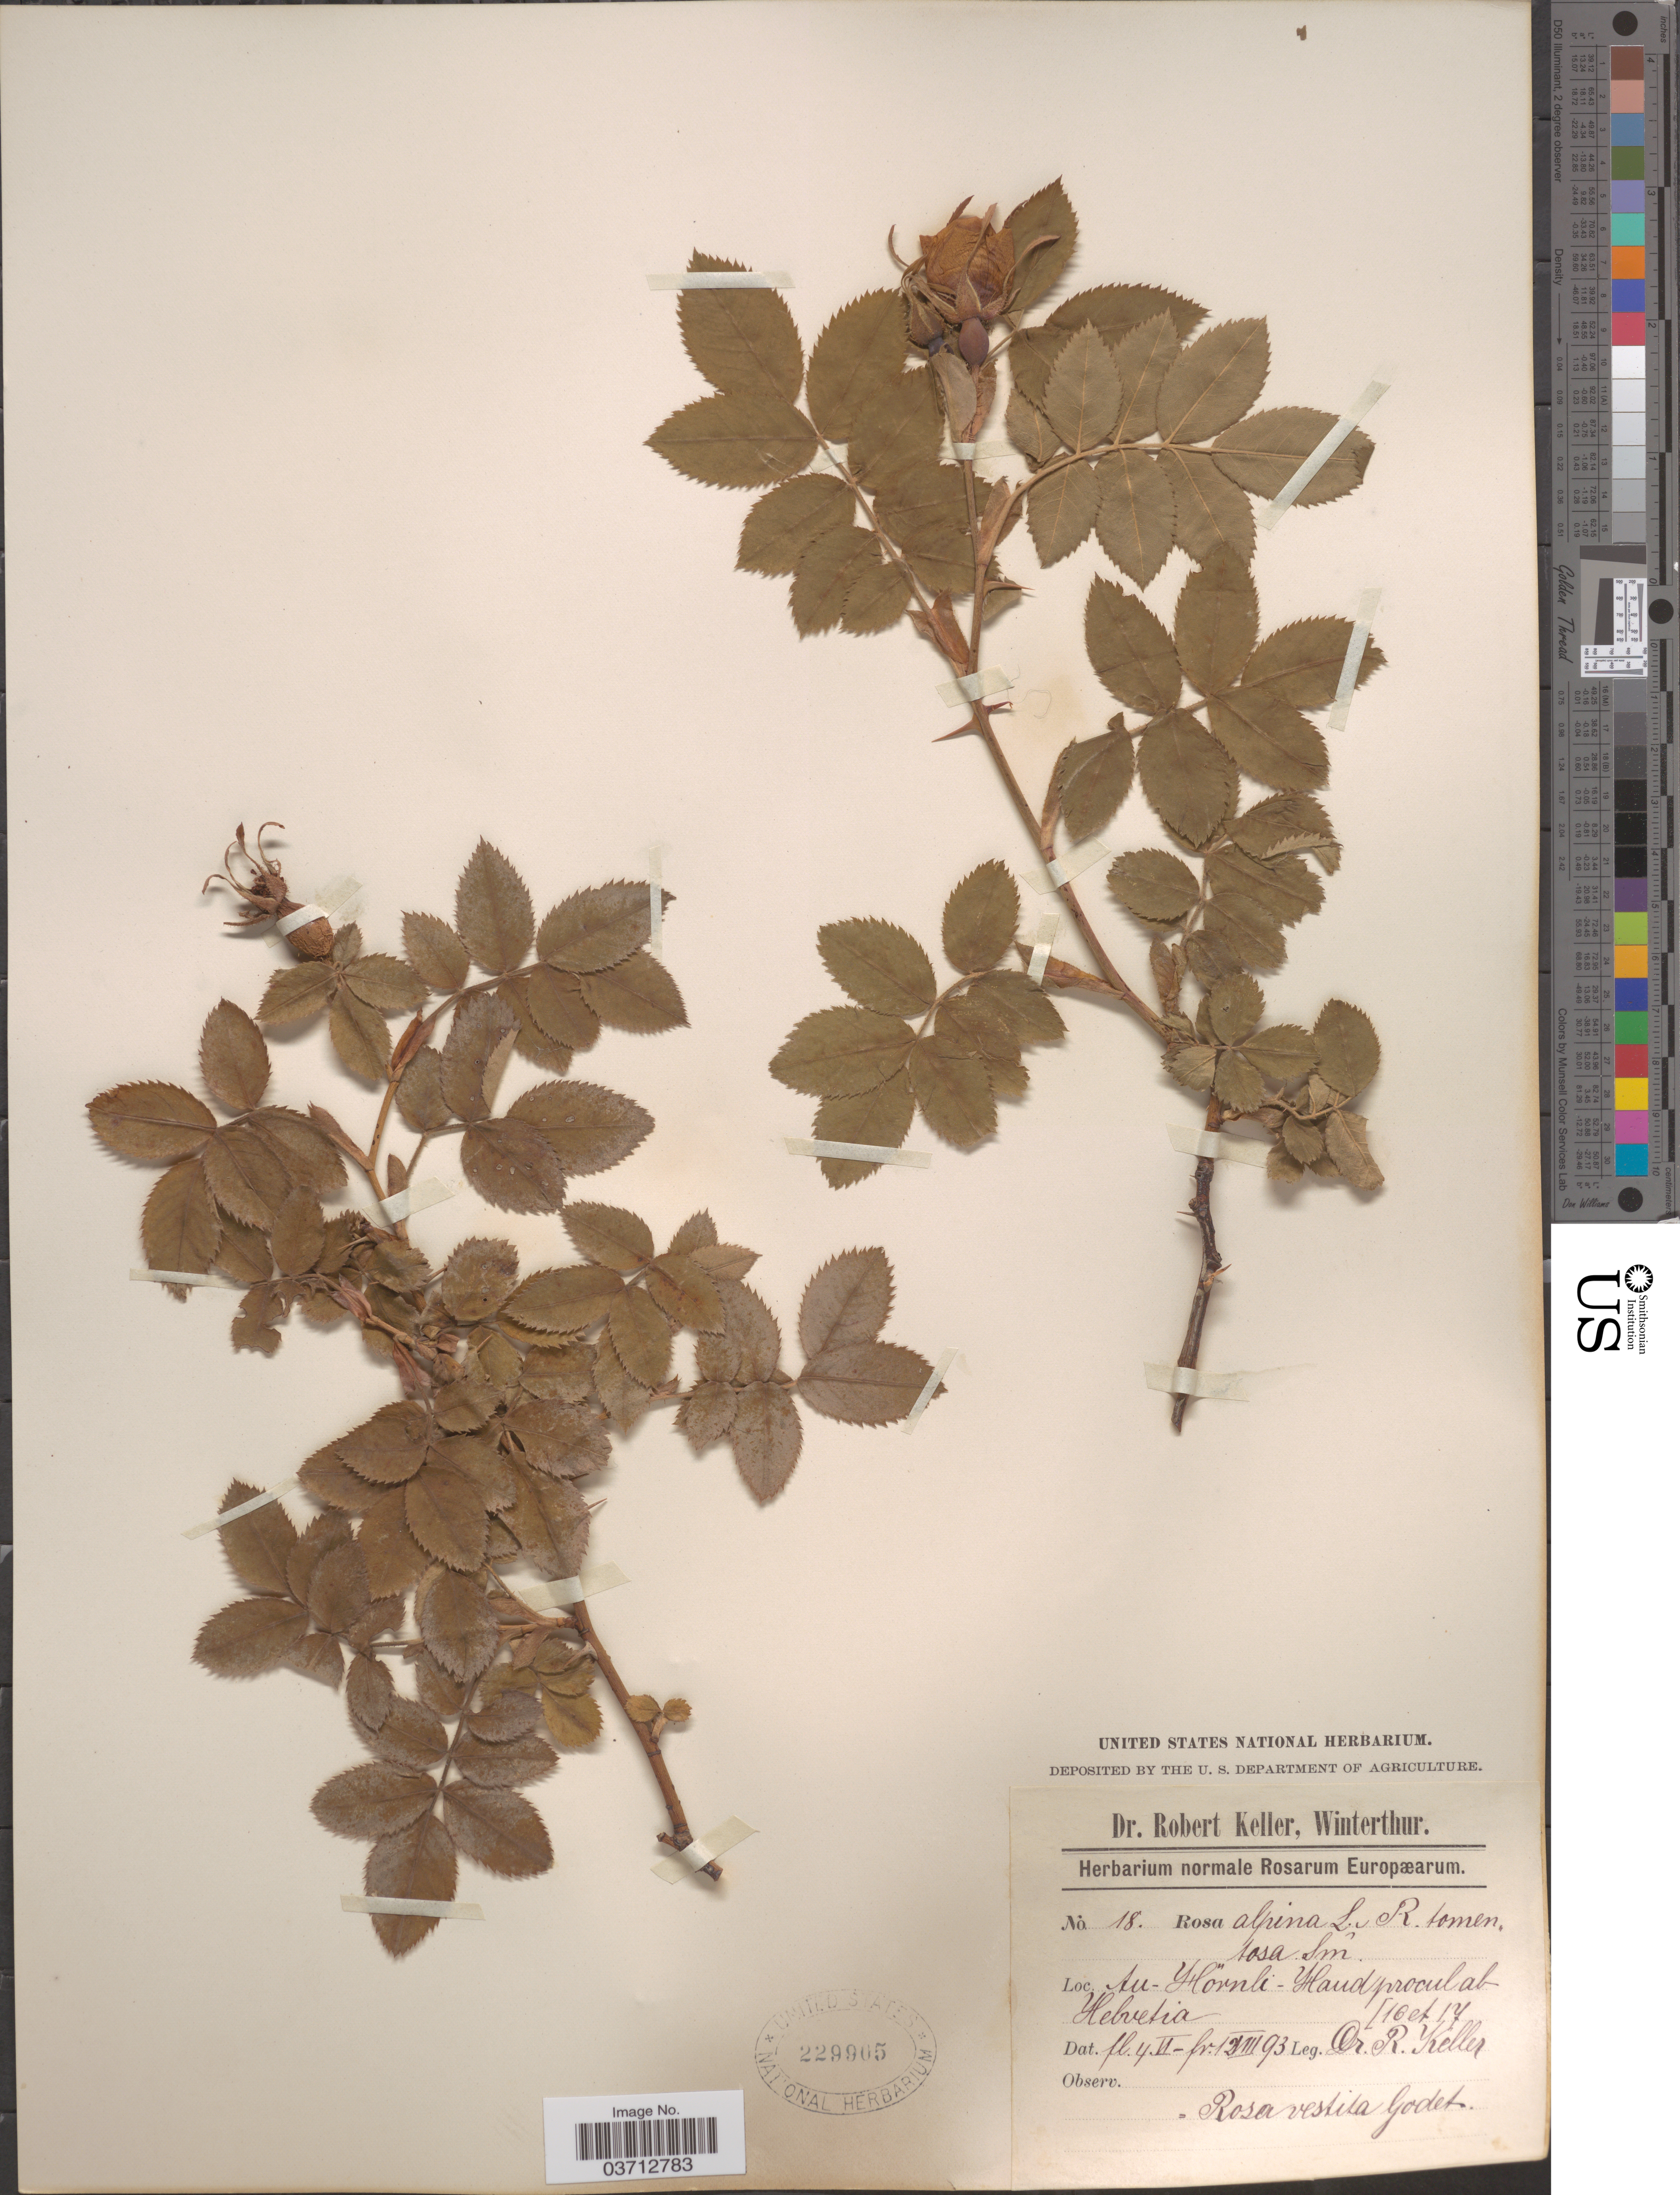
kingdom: Plantae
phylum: Tracheophyta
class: Magnoliopsida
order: Rosales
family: Rosaceae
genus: Rosa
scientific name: Rosa alpina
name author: L.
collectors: R. Keller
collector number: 18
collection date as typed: Transcribed d/m/y: 4/6/93 to 2/8/93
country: Switzerland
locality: Au - Hörnli - Haudprocul ab Helvetia.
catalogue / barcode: US 229905